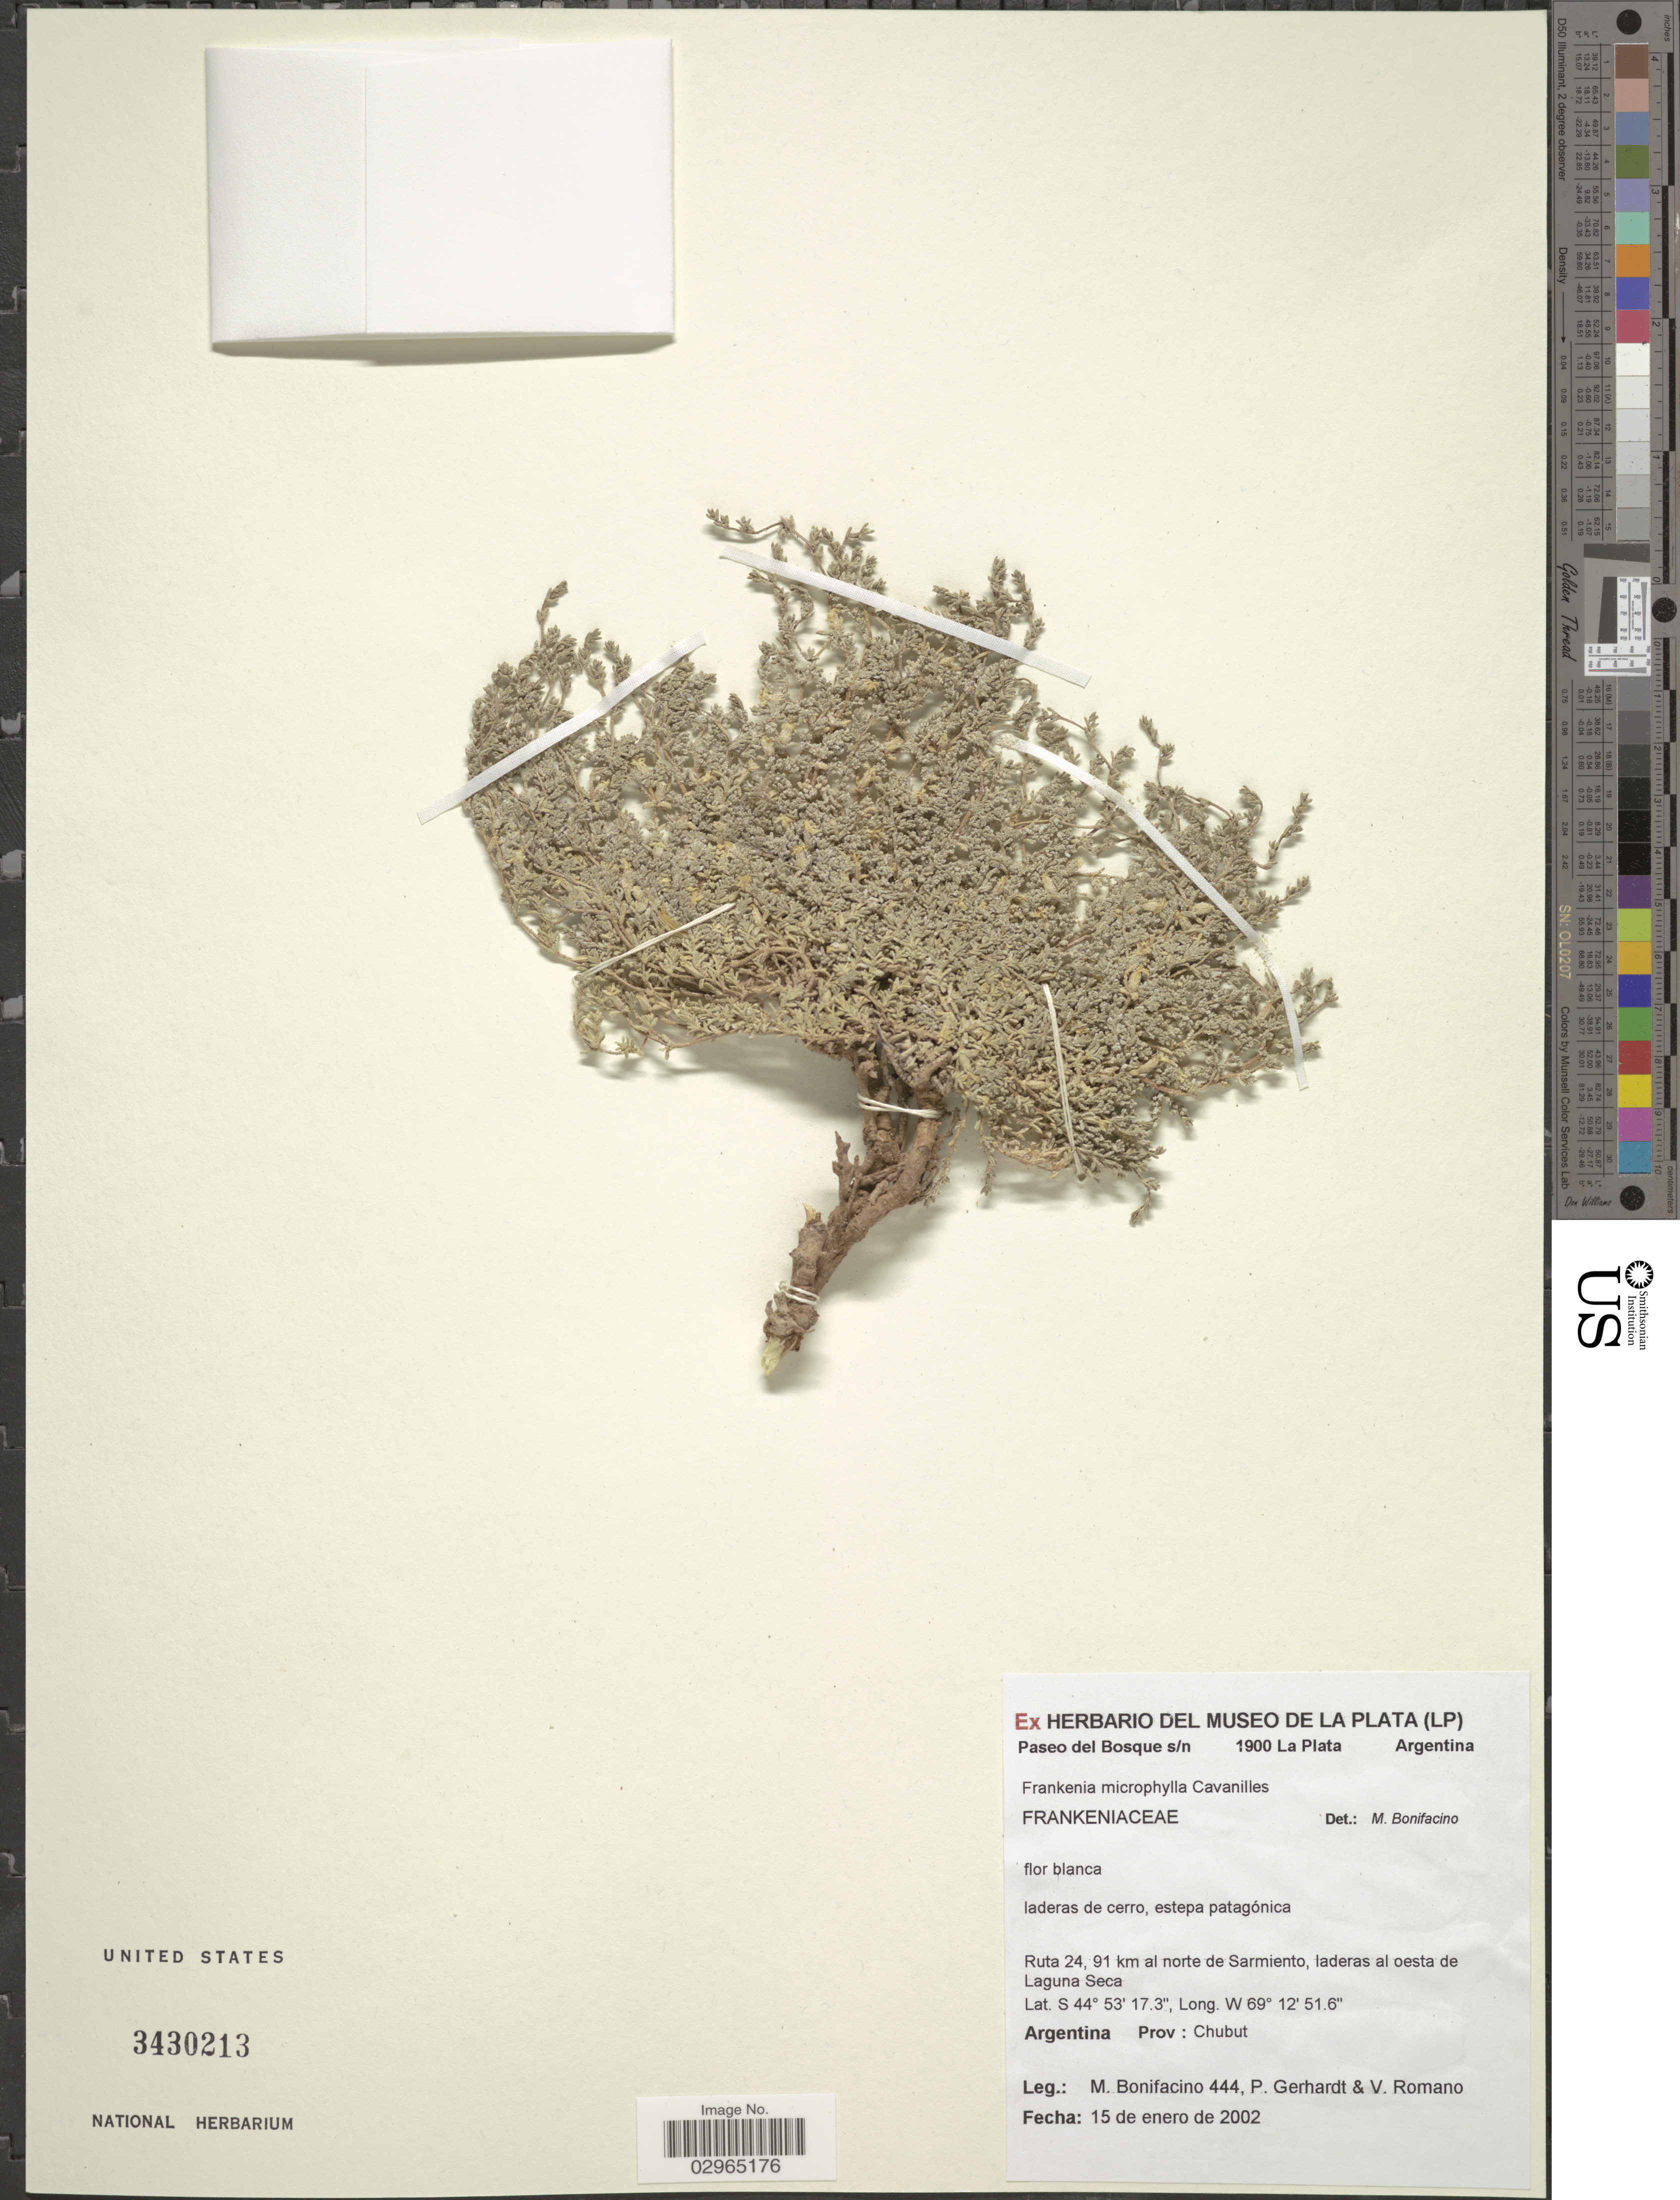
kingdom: Plantae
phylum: Tracheophyta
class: Magnoliopsida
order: Caryophyllales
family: Frankeniaceae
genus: Frankenia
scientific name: Frankenia microphylla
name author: Cav.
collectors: M. Bonifacino, P. Gerhardt & V. Romano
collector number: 0444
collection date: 2002-01-15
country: Argentina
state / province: Chubut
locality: Ruta 24, 91 km al norte de Sarmiento, laderas al oeste de Laguna Seca.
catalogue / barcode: US 3430213